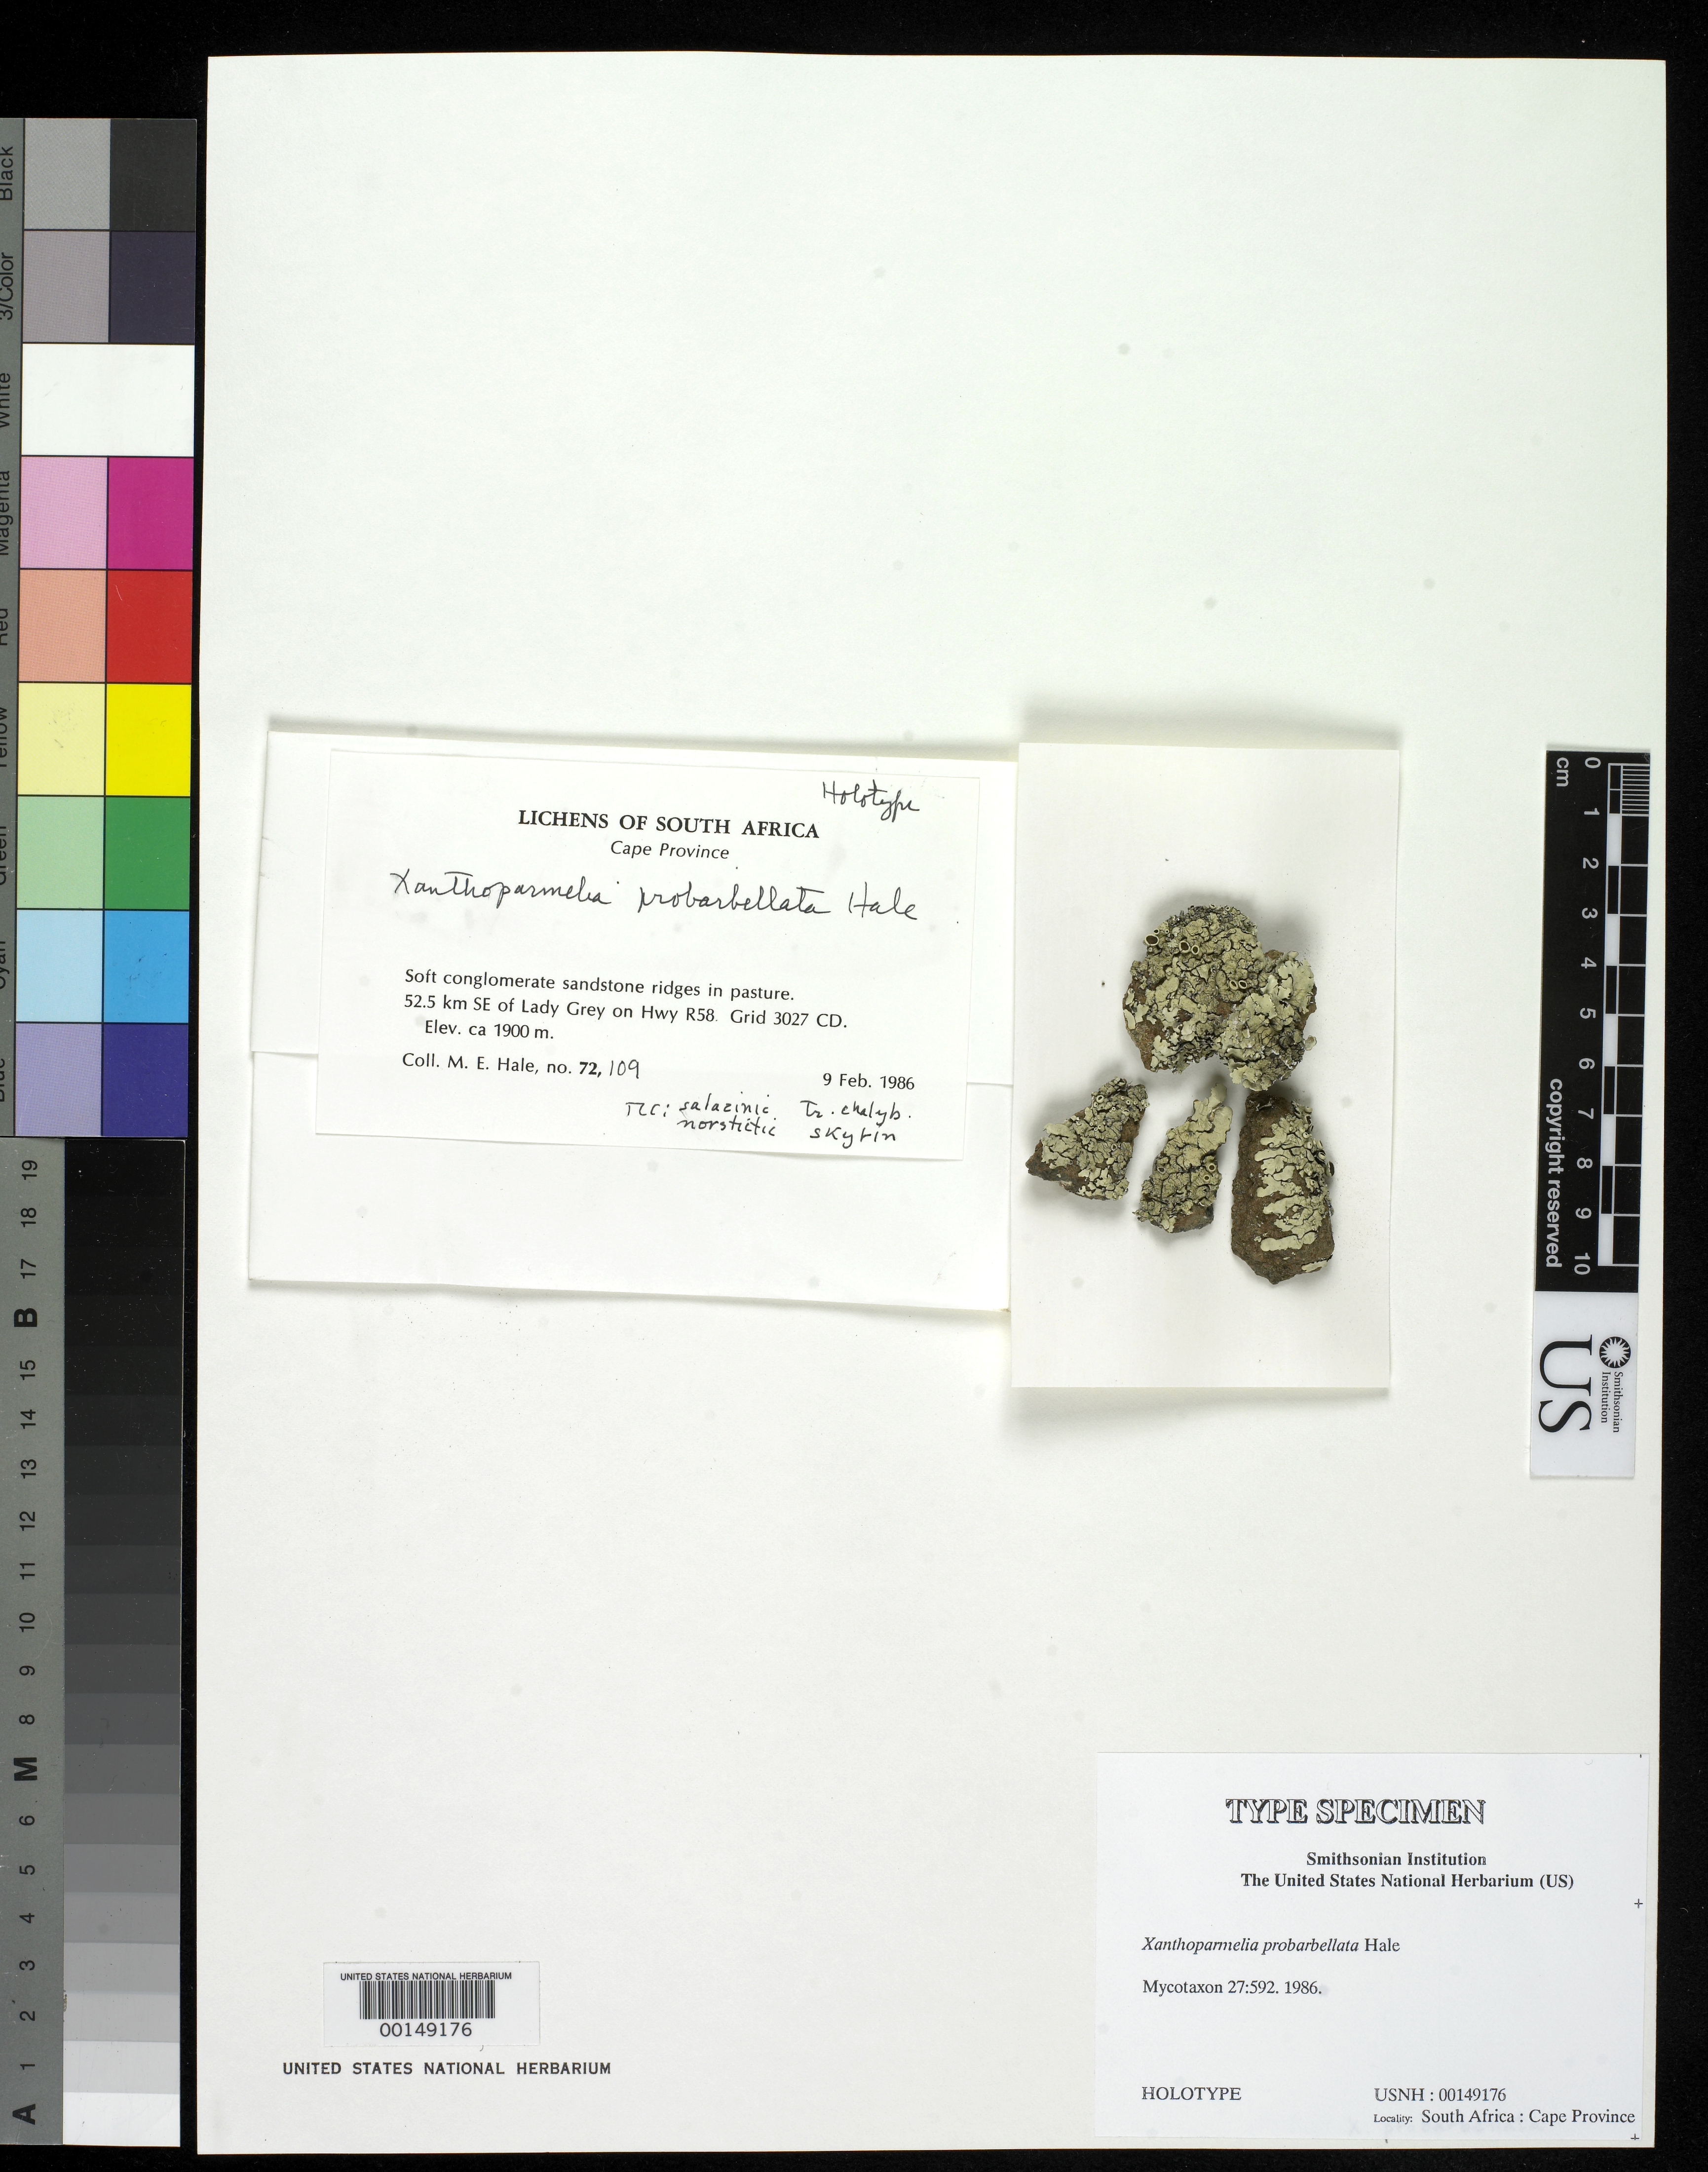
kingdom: Fungi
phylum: Ascomycota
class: Lecanoromycetes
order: Lecanorales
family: Parmeliaceae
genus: Xanthoparmelia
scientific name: Xanthoparmelia probarbellata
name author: Hale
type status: Holotype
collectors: M. Hale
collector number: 72109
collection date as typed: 09 Feb 1986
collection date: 1986-02-09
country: South Africa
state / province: Eastern Cape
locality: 52.5. km SE of Lady Grey on Hwy R58, Grid 3027 CD, soft conglomerate sandstone ridges in pasture.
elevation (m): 1900